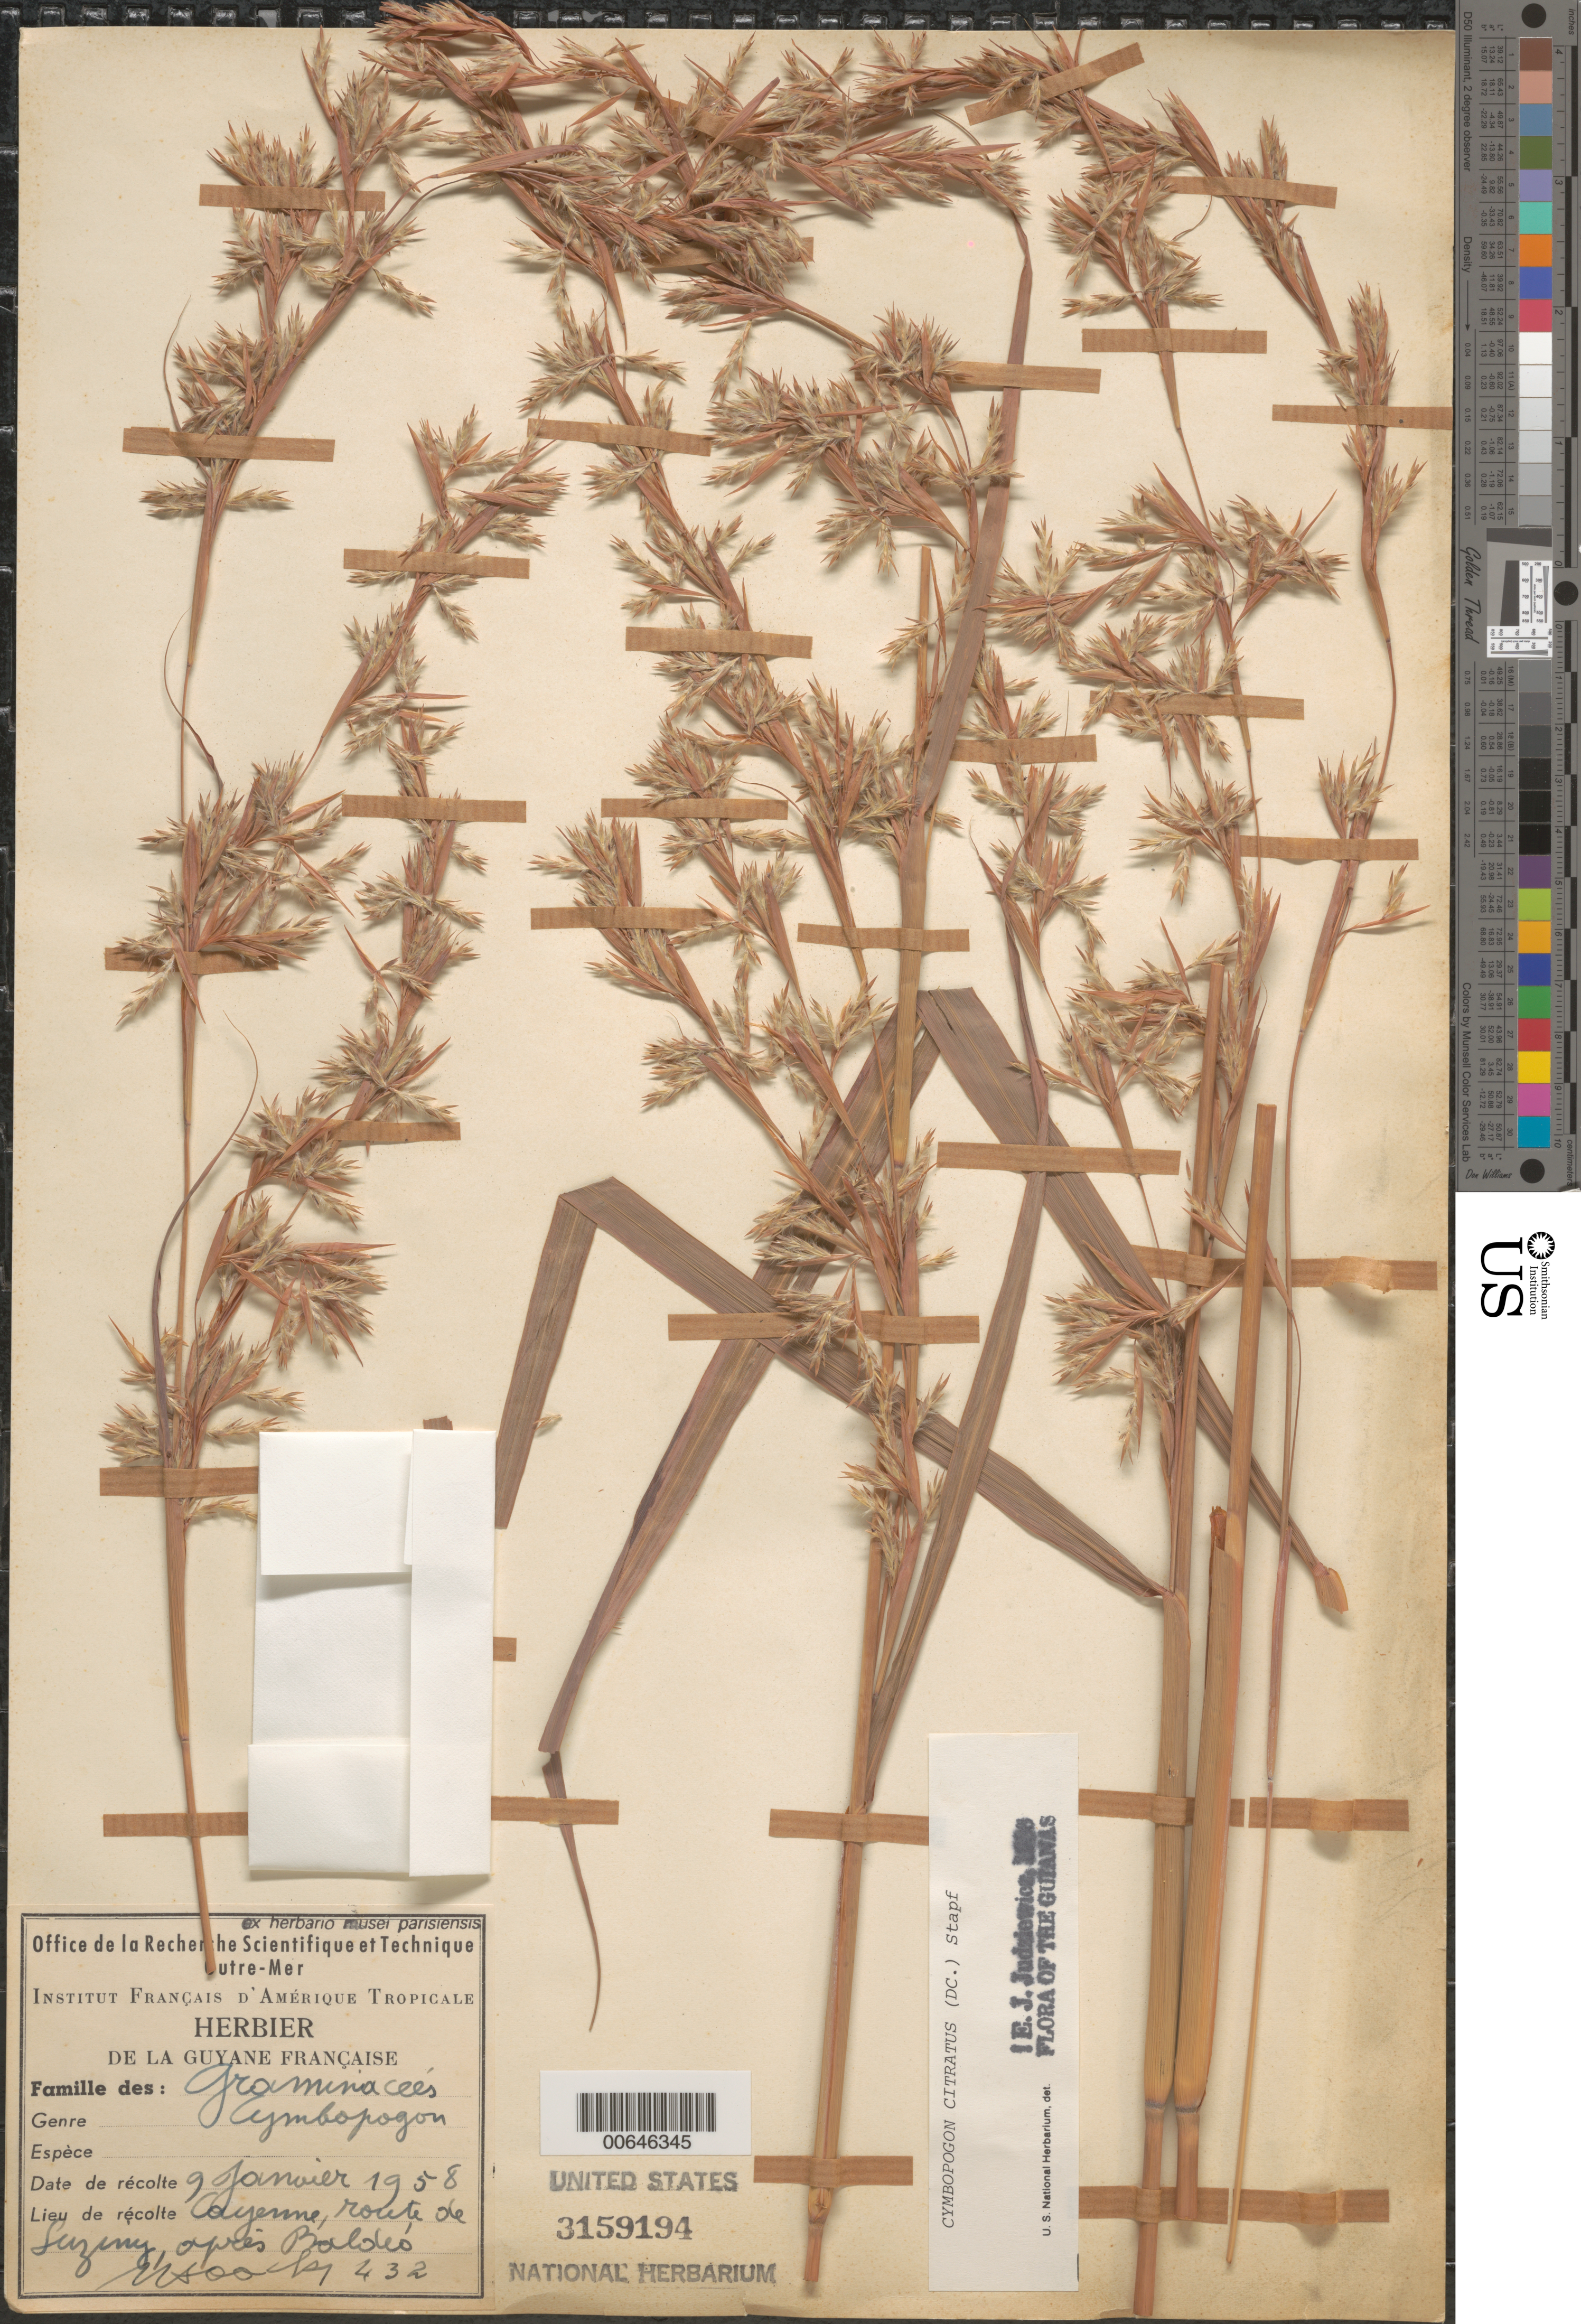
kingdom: Plantae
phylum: Tracheophyta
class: Liliopsida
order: Poales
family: Poaceae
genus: Cymbopogon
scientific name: Cymbopogon citratus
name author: (DC.) Stapf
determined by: Judziewicz, E. J.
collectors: J. Hoock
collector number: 432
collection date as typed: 9-Jan-58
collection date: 1958-01-09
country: French Guiana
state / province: Cayenne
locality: Cayenne, Route de Suziny apres Balobo?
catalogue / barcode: US 3159194